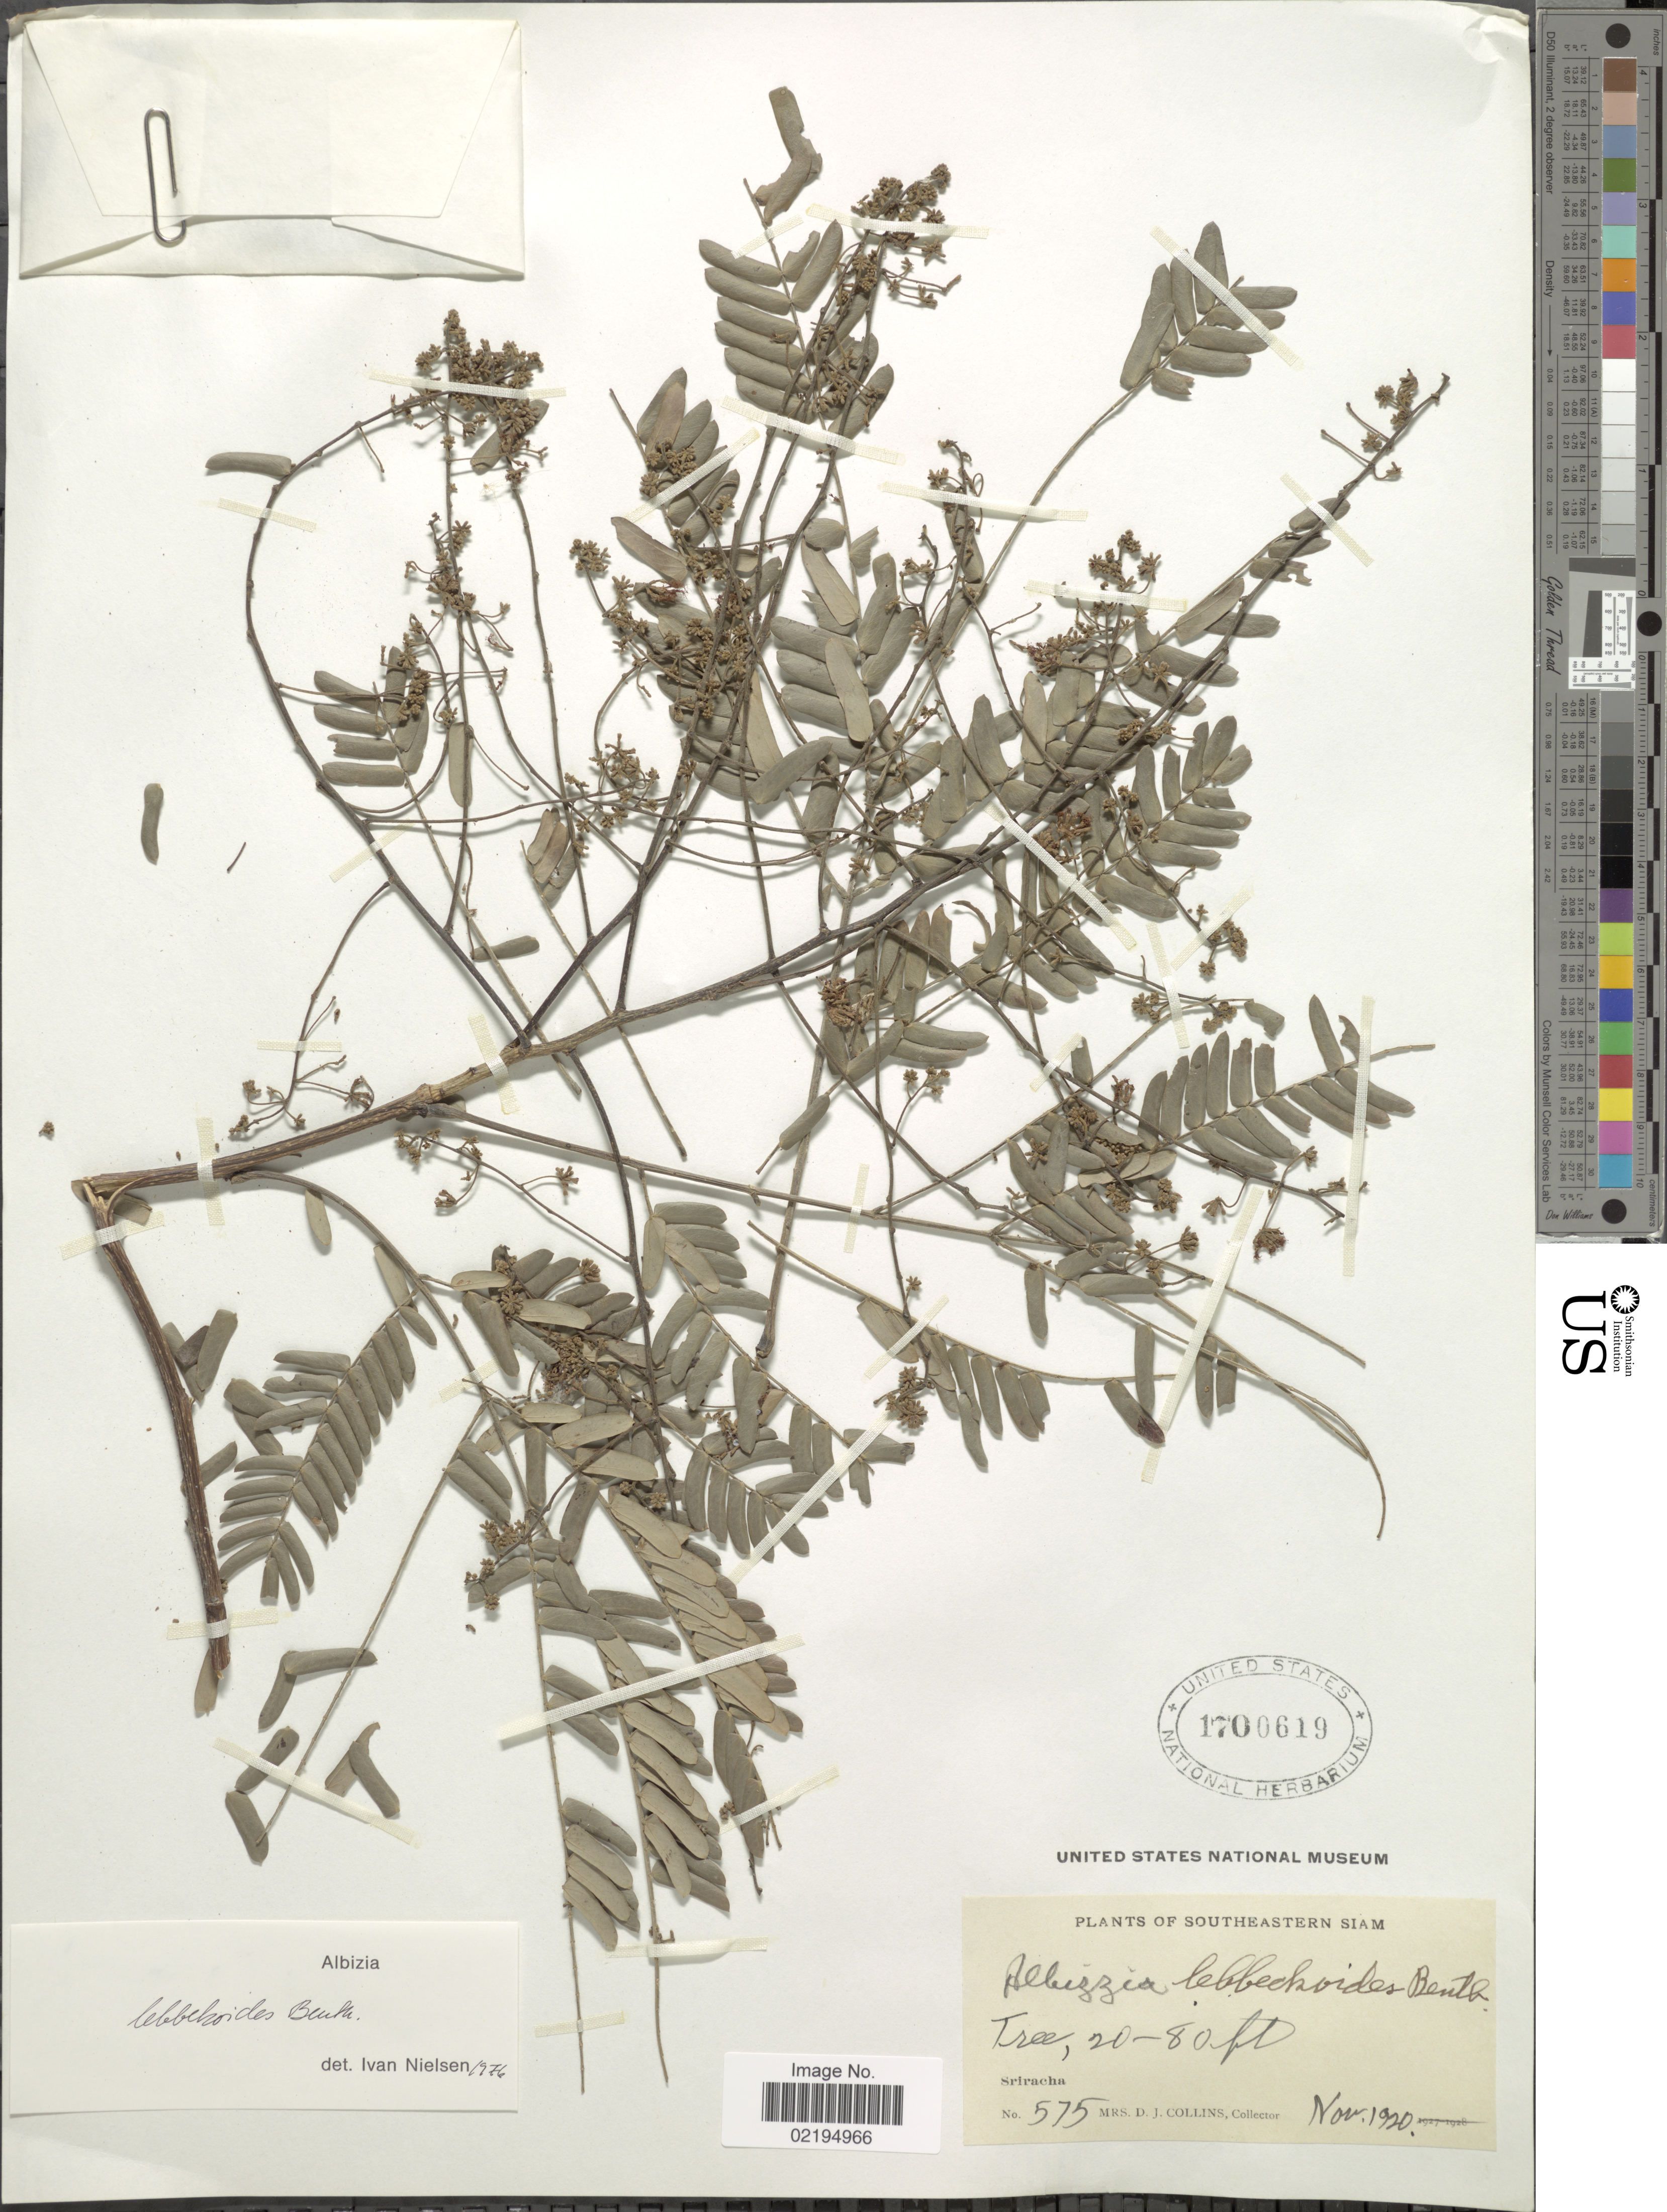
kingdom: Plantae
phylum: Tracheophyta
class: Magnoliopsida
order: Fabales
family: Fabaceae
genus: Albizia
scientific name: Albizia lebbekoides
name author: (DC.) Benth.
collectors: Mrs. D. J. Collins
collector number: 575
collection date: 1920-11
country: Thailand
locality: Southeastern Siam, Sriracha.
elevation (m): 6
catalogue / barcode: US 1700619